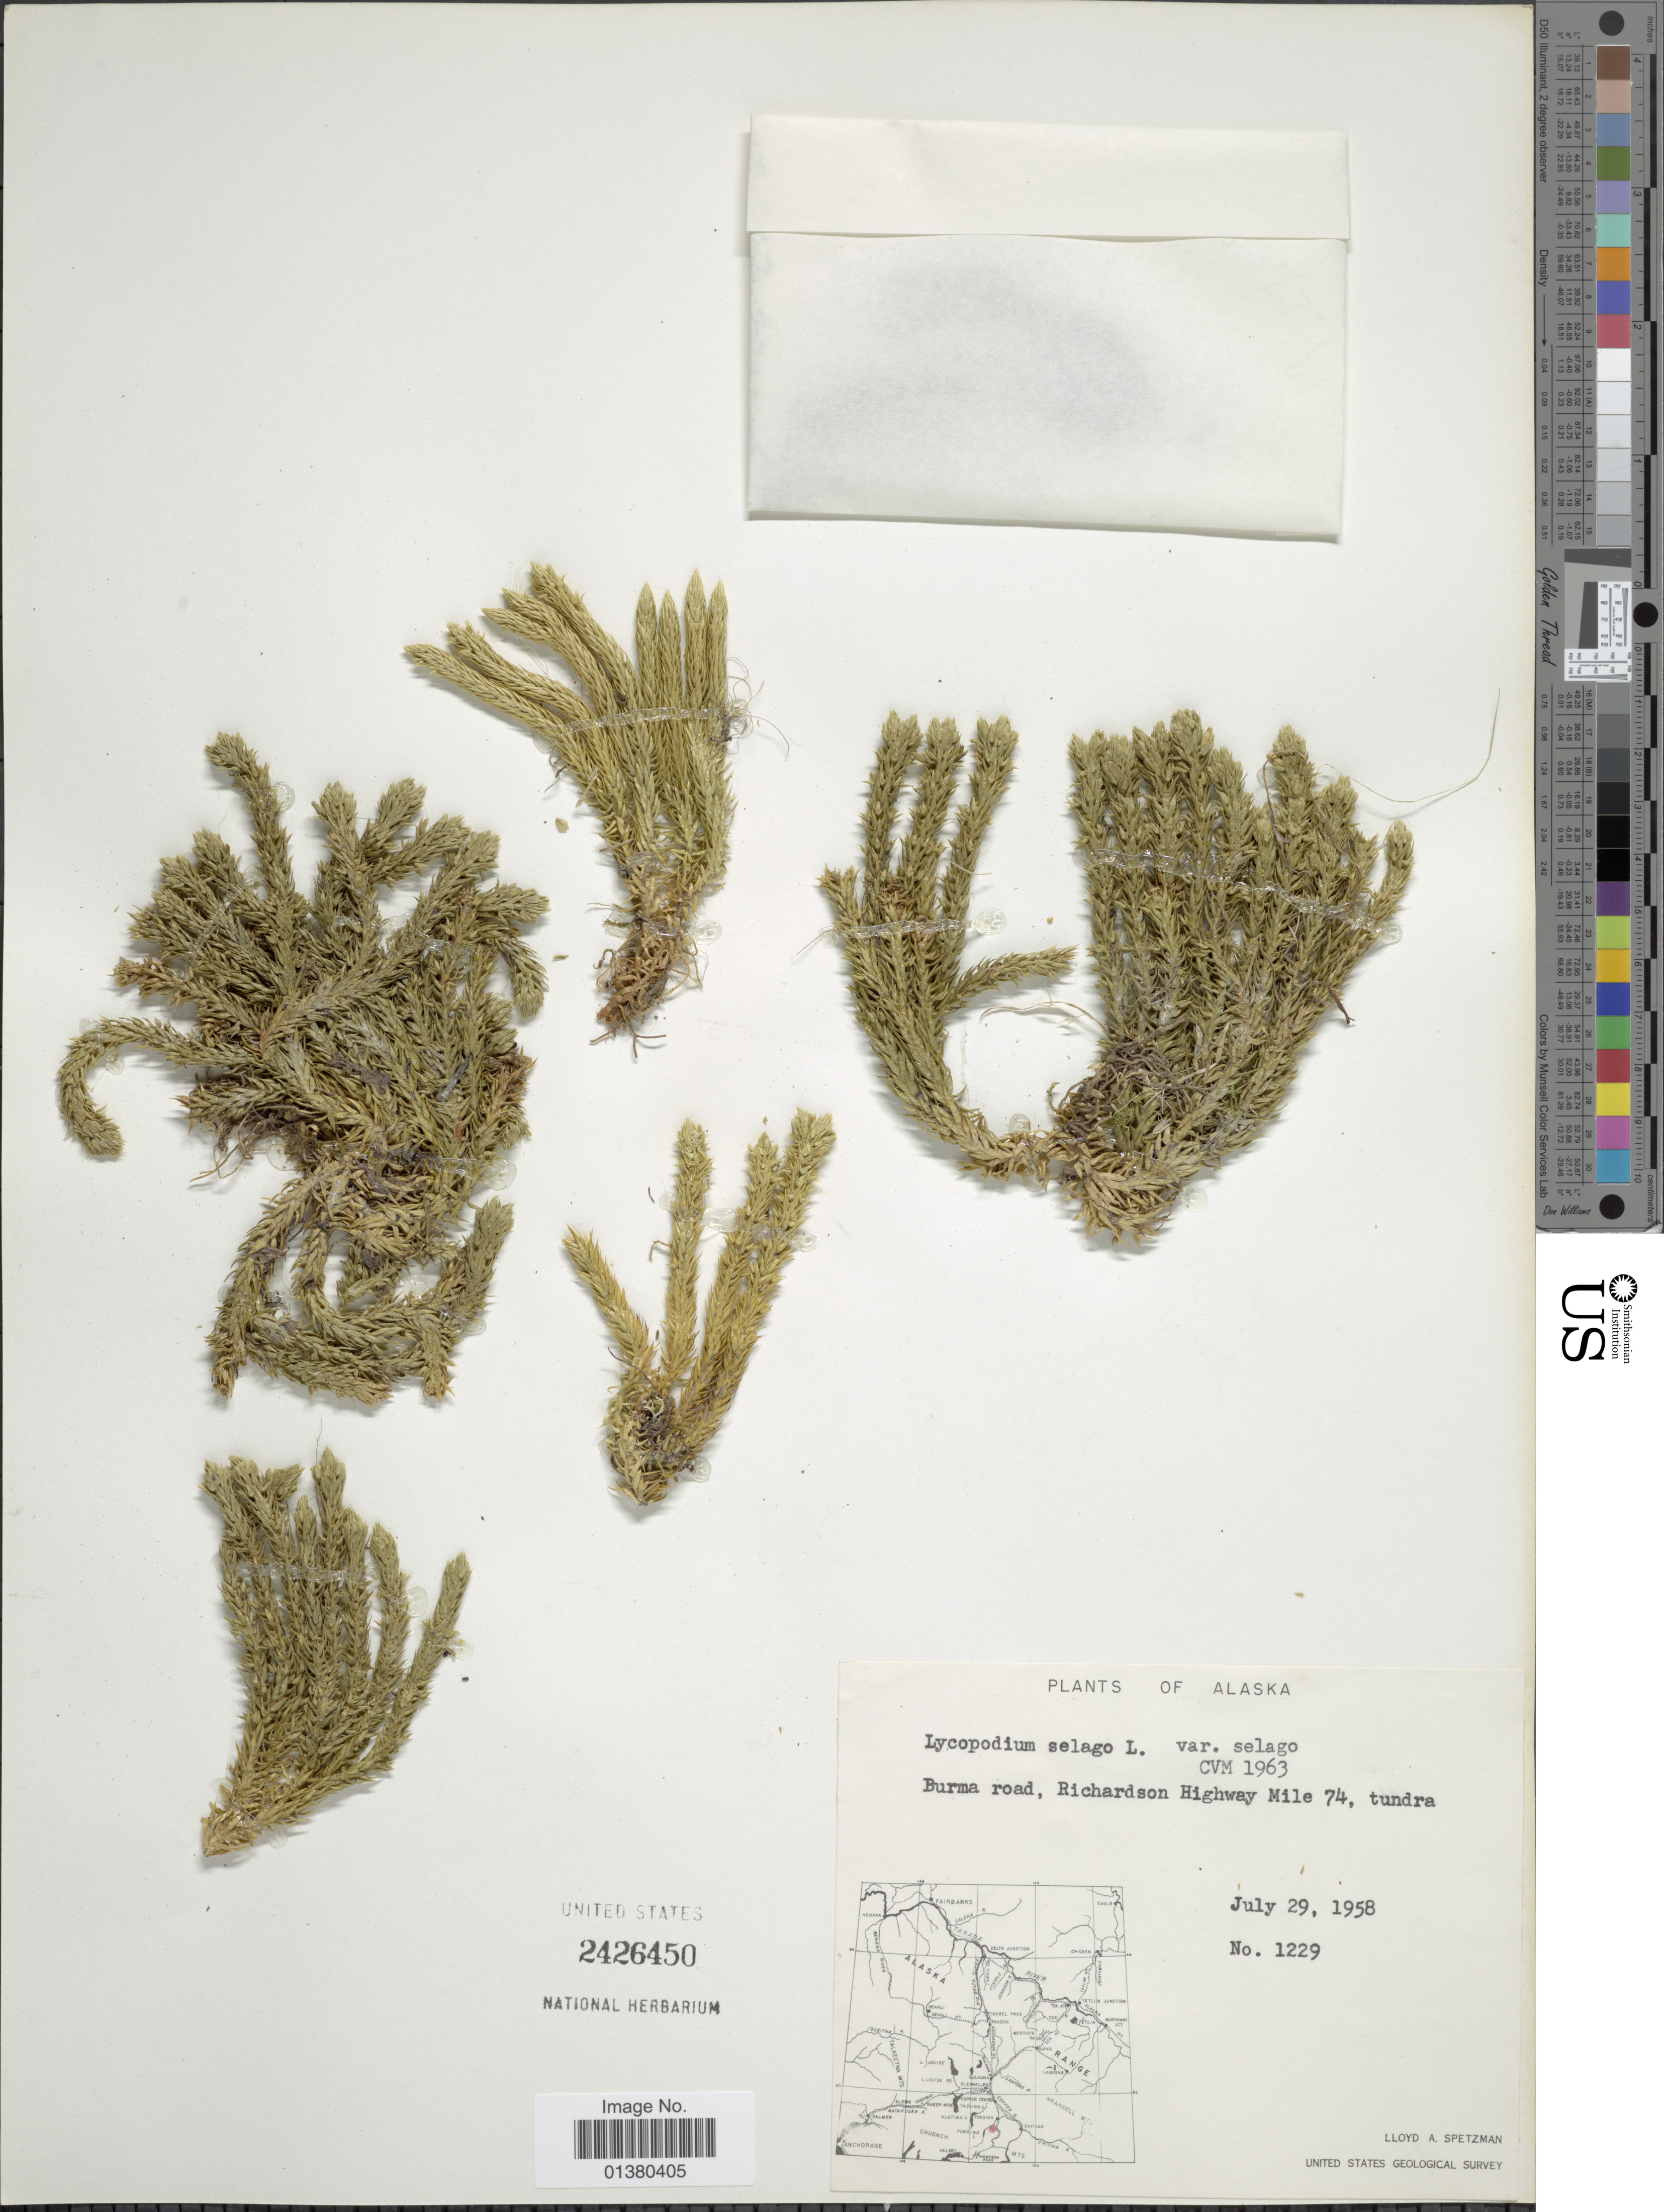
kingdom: Plantae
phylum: Tracheophyta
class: Lycopodiopsida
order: Lycopodiales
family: Lycopodiaceae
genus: Huperzia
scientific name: Huperzia selago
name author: (L.) Bernh. ex Schrank & Mart.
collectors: L. Spetzman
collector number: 1229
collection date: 1958-07-29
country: United States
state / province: Alaska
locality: Burma Road, Richardson Highway Mile 74, tundra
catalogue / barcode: US 2426450